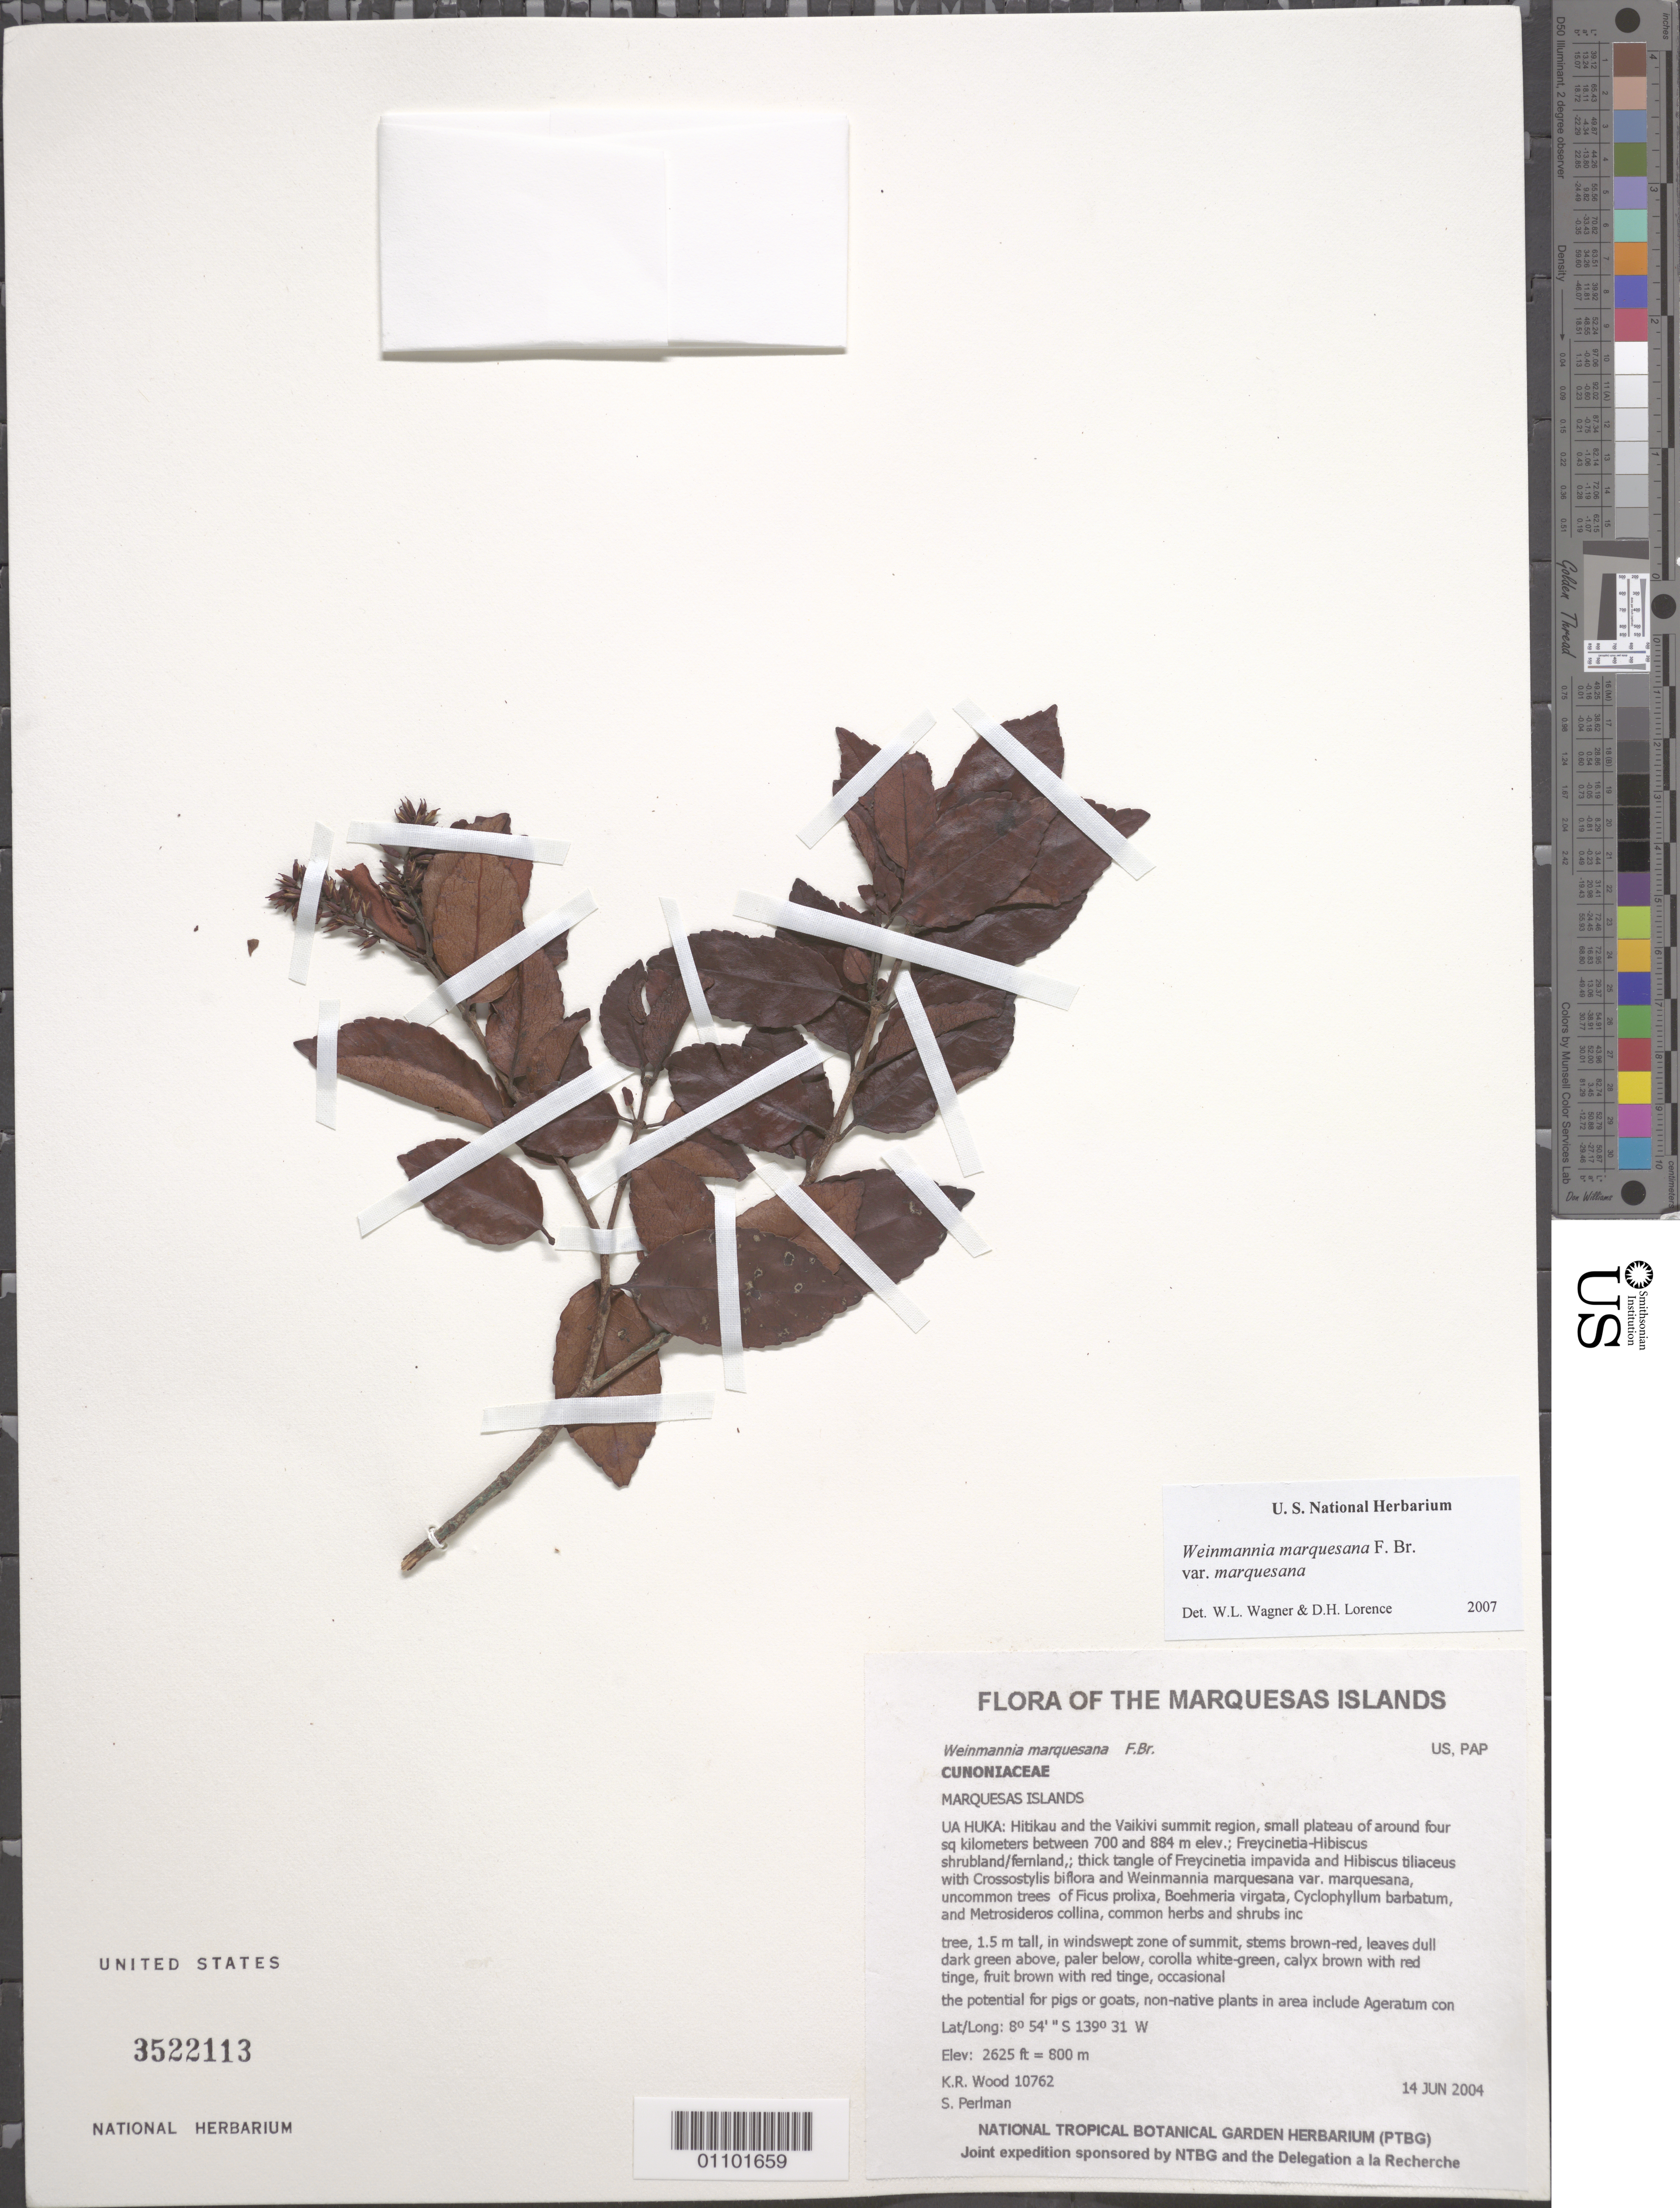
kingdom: Plantae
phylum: Tracheophyta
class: Magnoliopsida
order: Oxalidales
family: Cunoniaceae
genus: Pterophylla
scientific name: Pterophylla marquesana var. marquesana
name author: (F. Br.) Pillon & H.C. Hopkins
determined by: Wagner, W. L., (BOT), Smithsonian Institution - National Museum of Natural History (UNITED STATES)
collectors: K. R. Wood & S. P. Perlman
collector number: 10762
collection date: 2004-06-14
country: French Polynesia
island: Ua Huka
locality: Hitikau and the Vaikivi summit region, small plateau of around four sq kilometers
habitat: Freycinetia-Hibiscus shrubland/fernland; in windswept zone of summit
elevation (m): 800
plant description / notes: Potential for pigs or goats, non-native plants in area include Ageratum conyzoides, Cordyline fruticosa, Dioscorea pentaphylla, and Zingiber zerumbet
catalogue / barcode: US 3522113